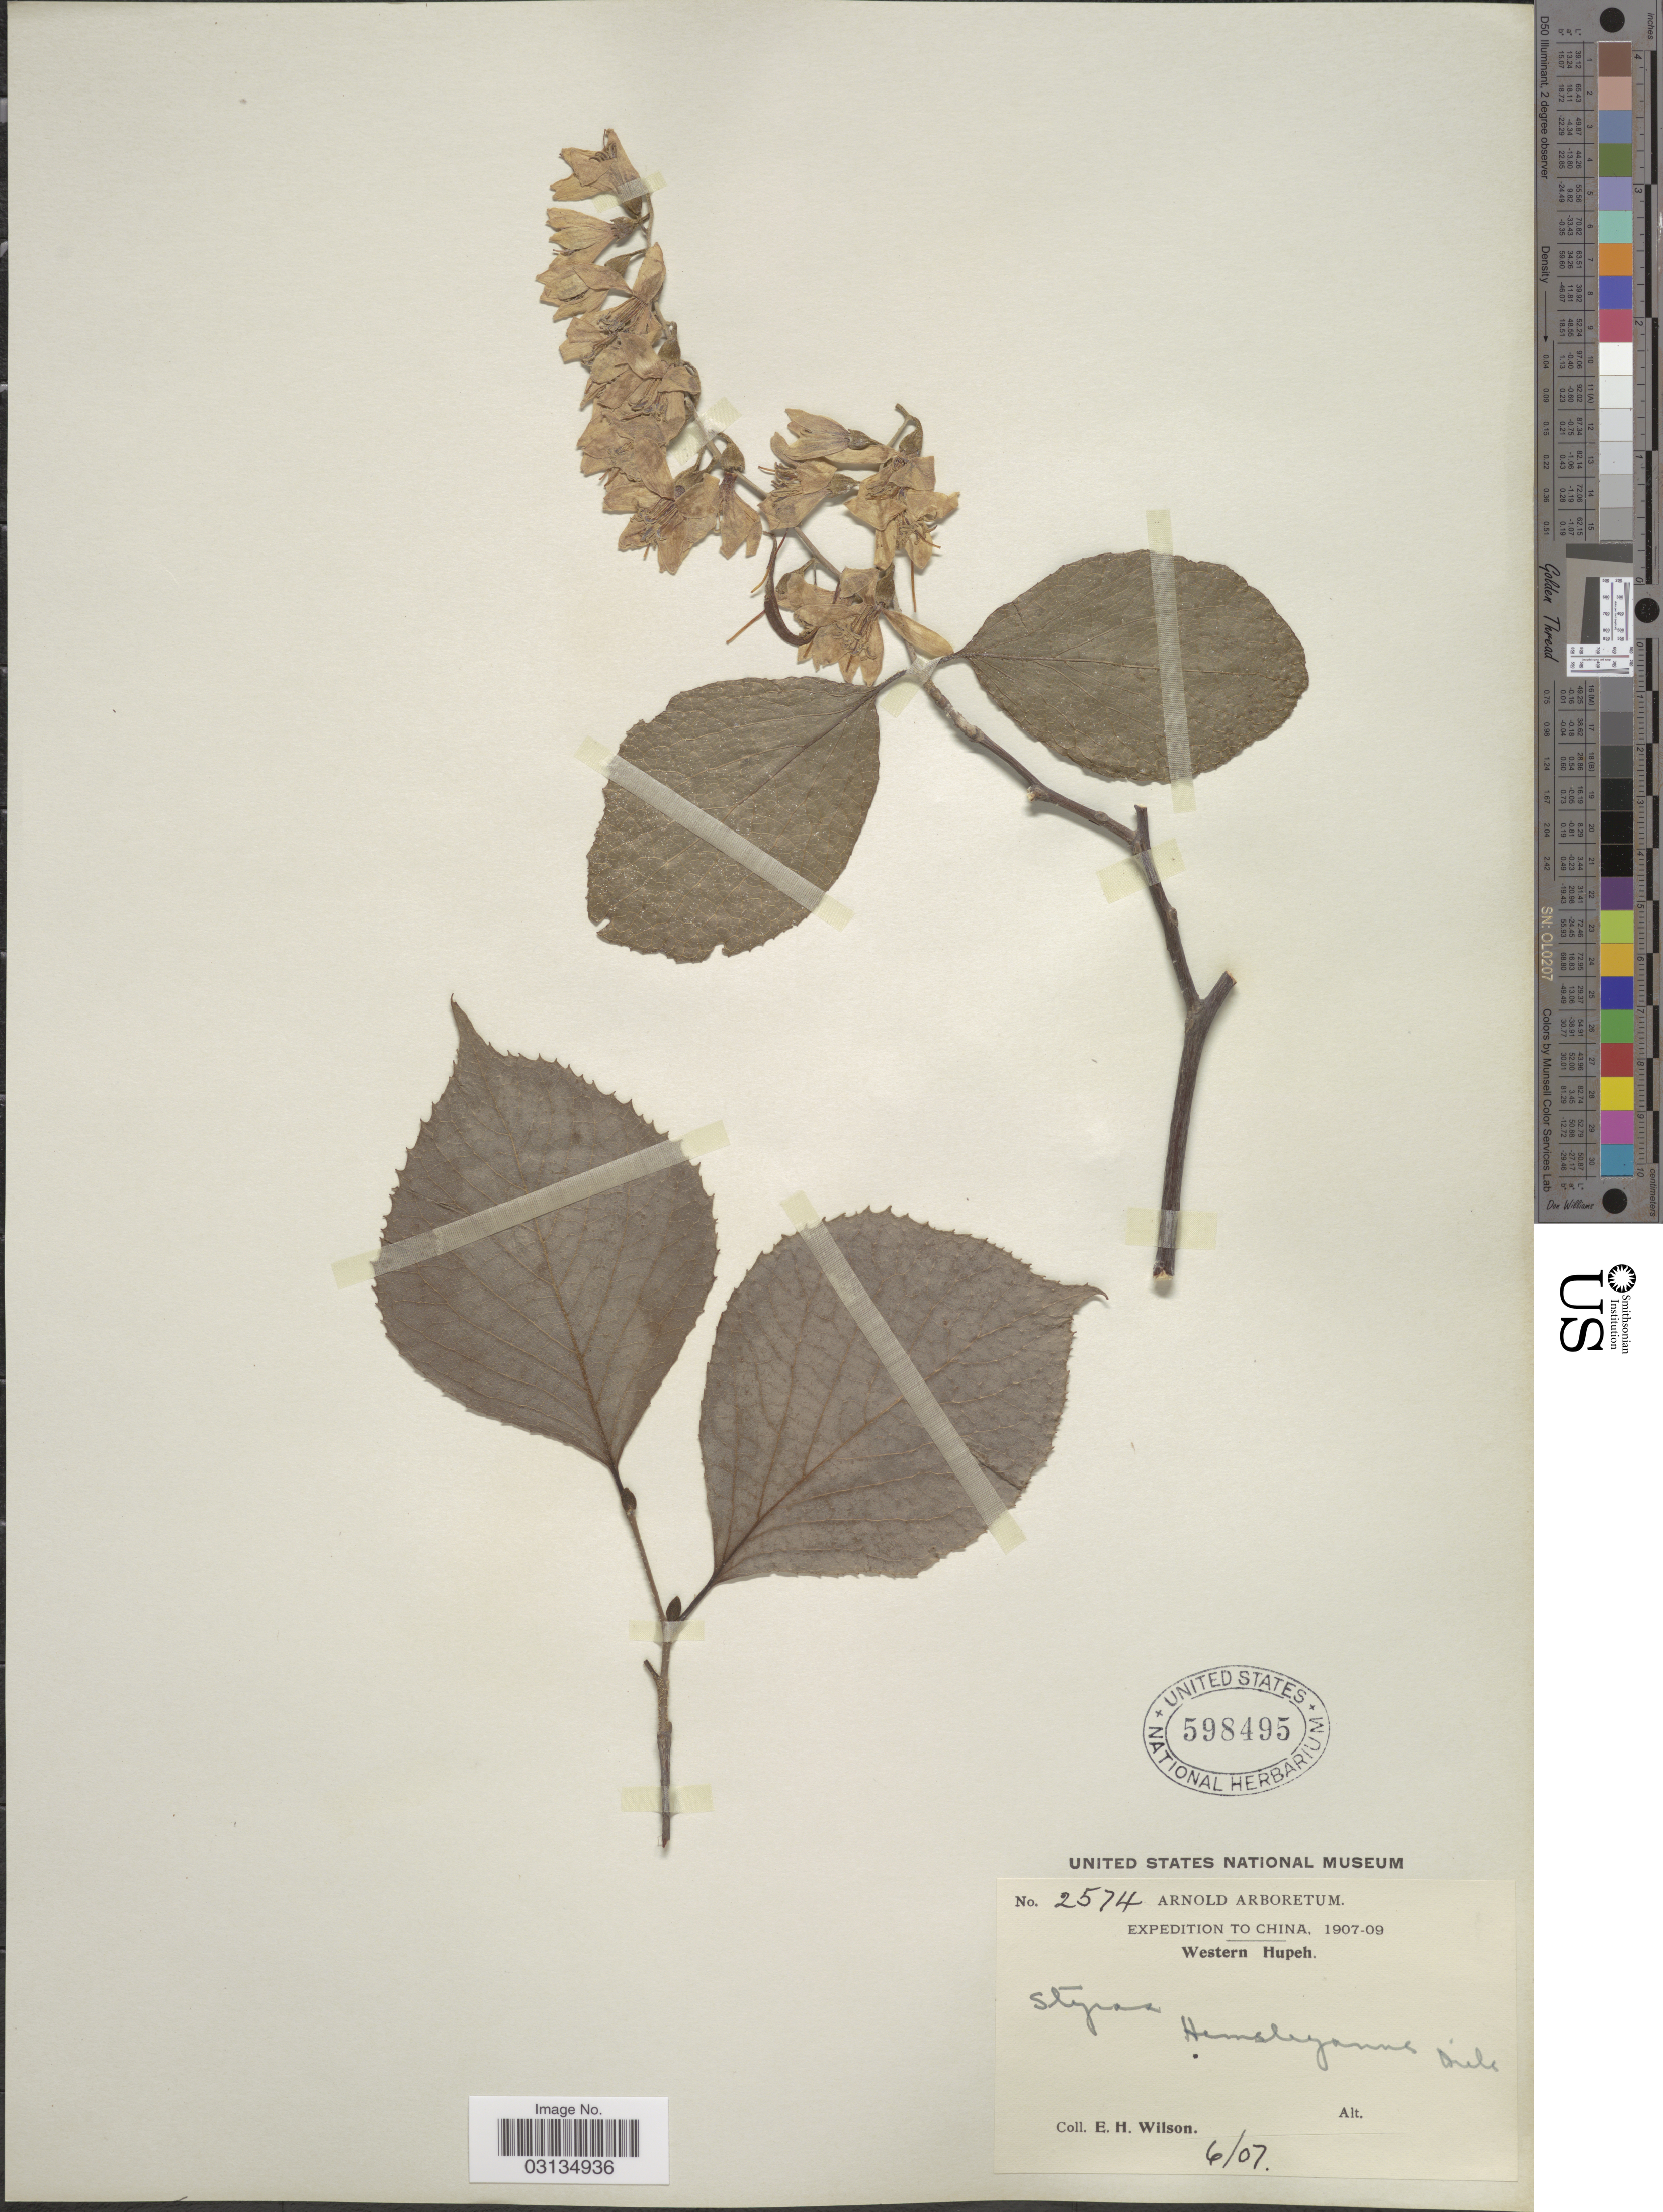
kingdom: Plantae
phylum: Tracheophyta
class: Magnoliopsida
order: Ericales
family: Styracaceae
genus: Styrax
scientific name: Styrax hemsleyanus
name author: Diels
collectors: E. Wilson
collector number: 2574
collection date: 1907-06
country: China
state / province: Hubei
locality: Western Hupeh.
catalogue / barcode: US 598495